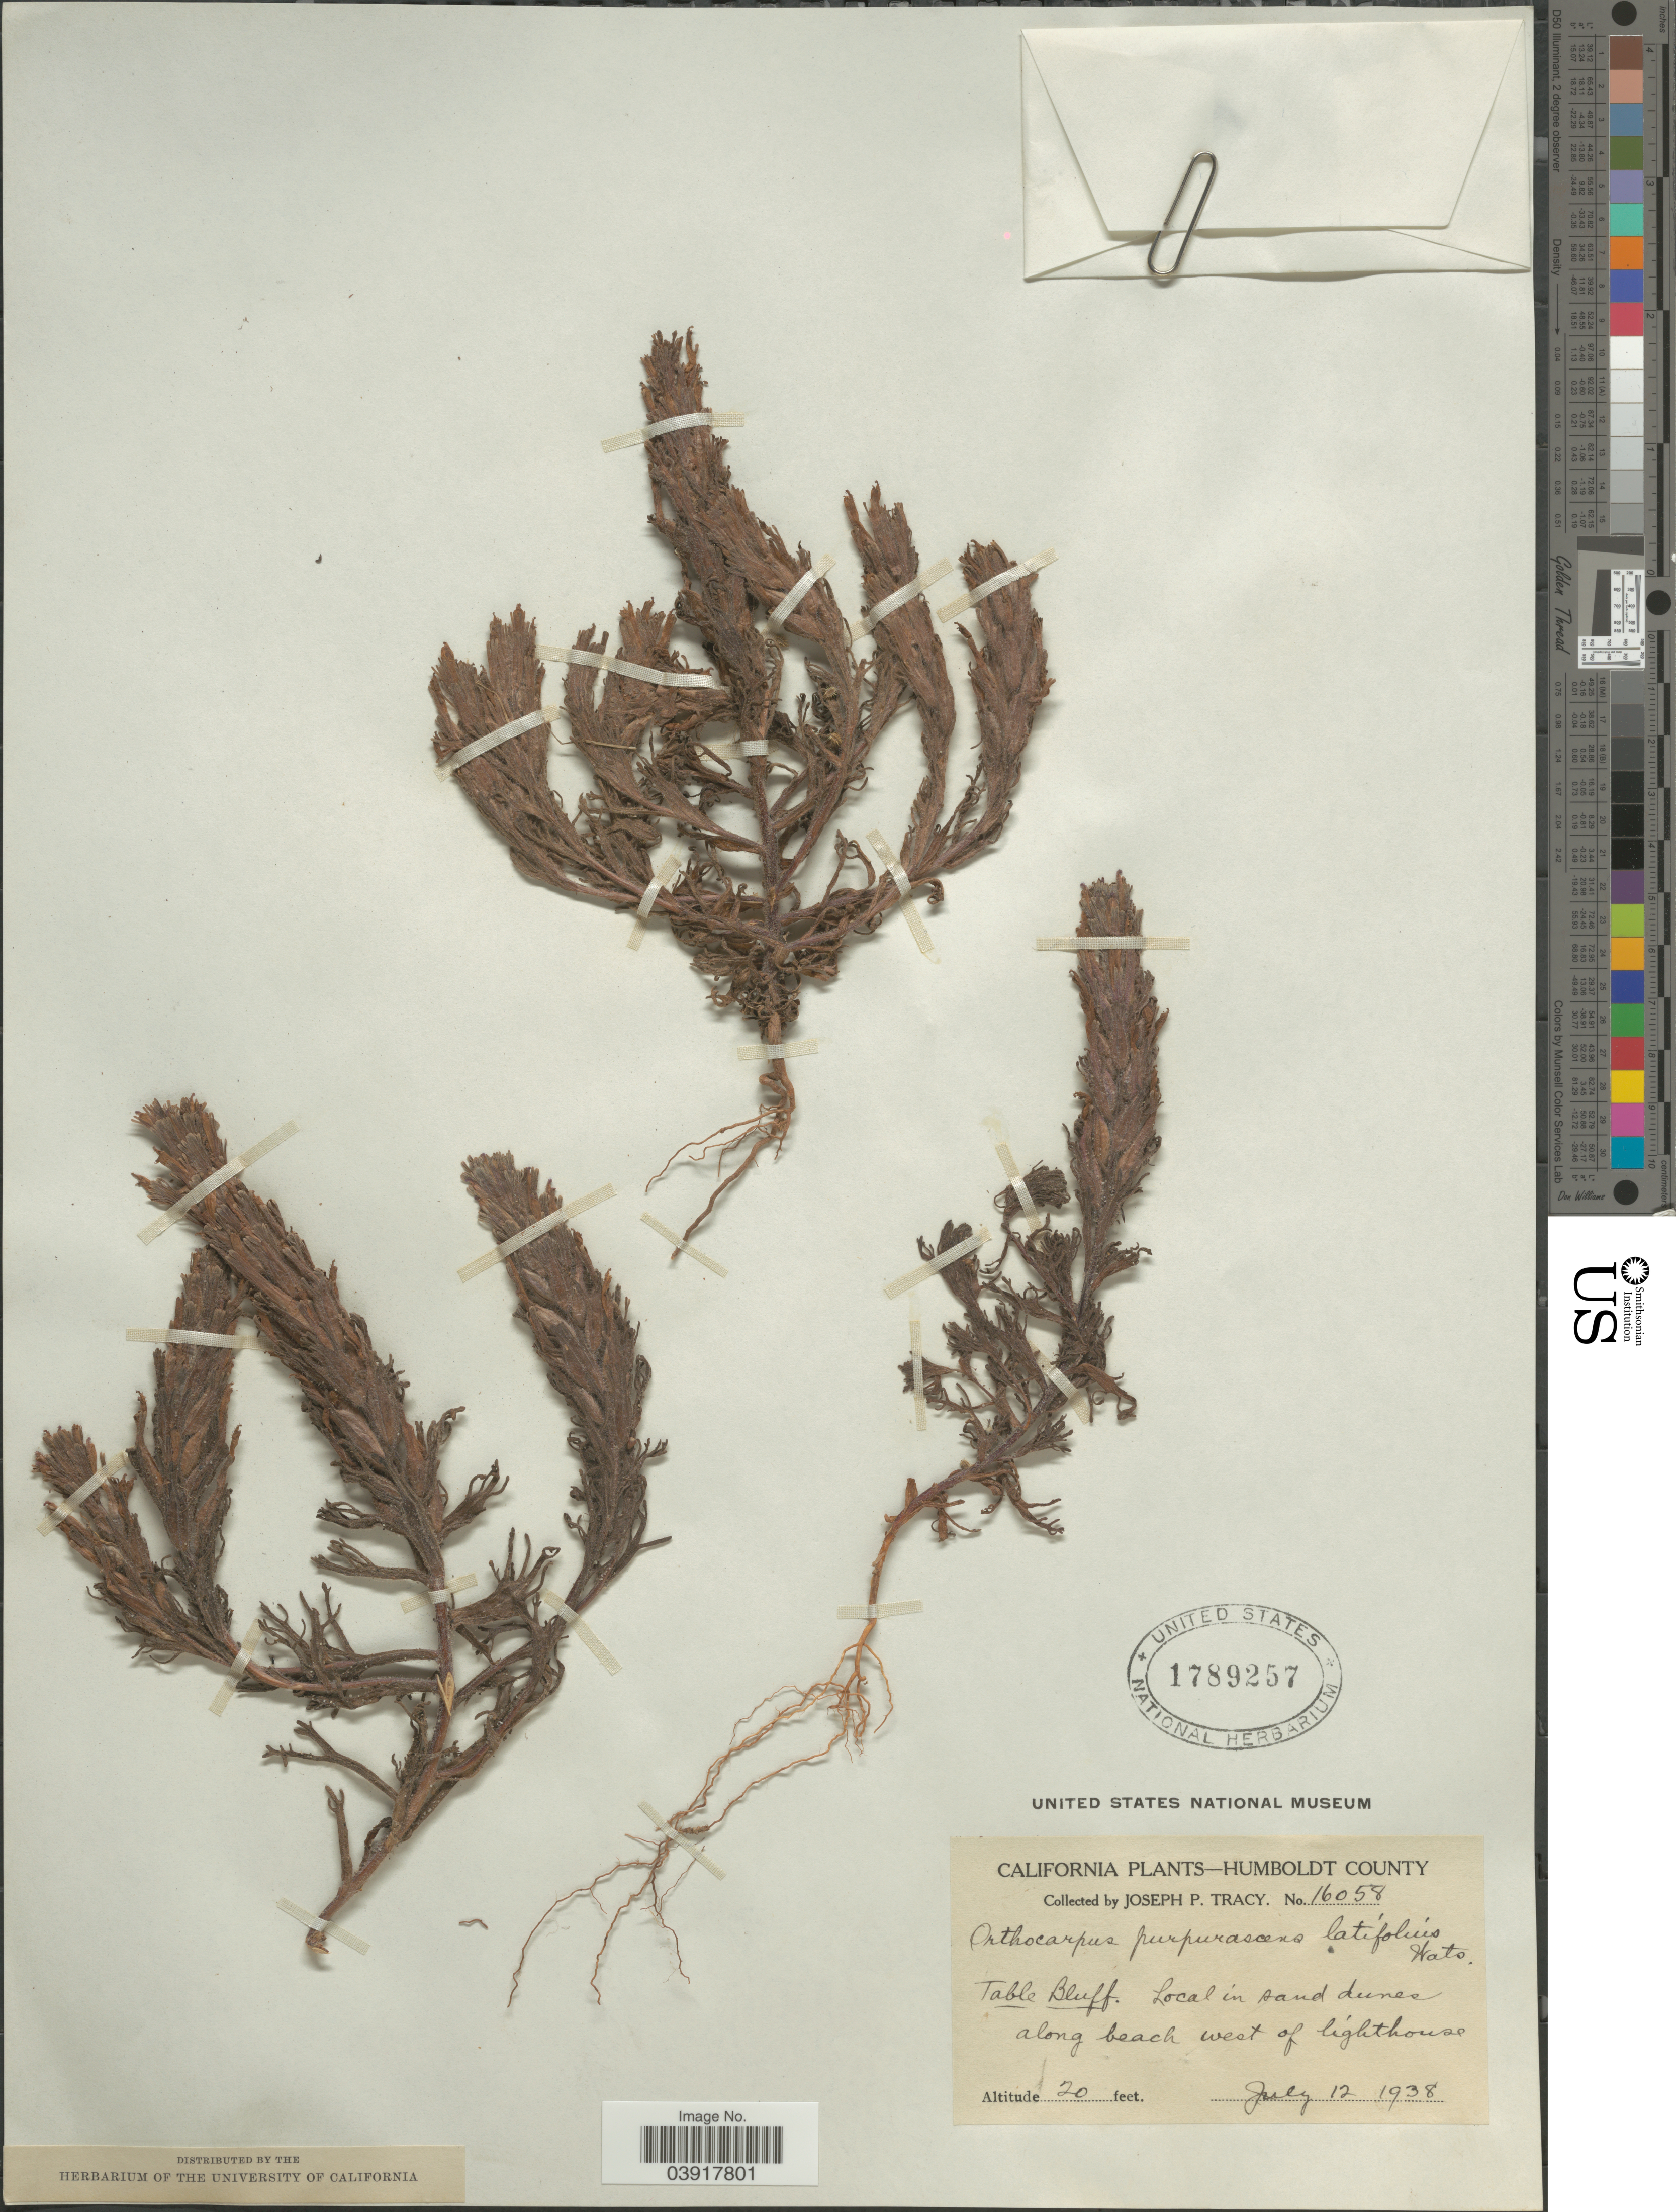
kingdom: Plantae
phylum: Tracheophyta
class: Magnoliopsida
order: Lamiales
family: Orobanchaceae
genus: Orthocarpus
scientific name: Orthocarpus purpurascens var. latifolius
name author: S. Watson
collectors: J. Tracy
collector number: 16058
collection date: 1938-07-12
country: United States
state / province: California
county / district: Humboldt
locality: Humboldt County. Table Bluff. Along beach west of lighthouse.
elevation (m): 6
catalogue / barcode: US 1789257